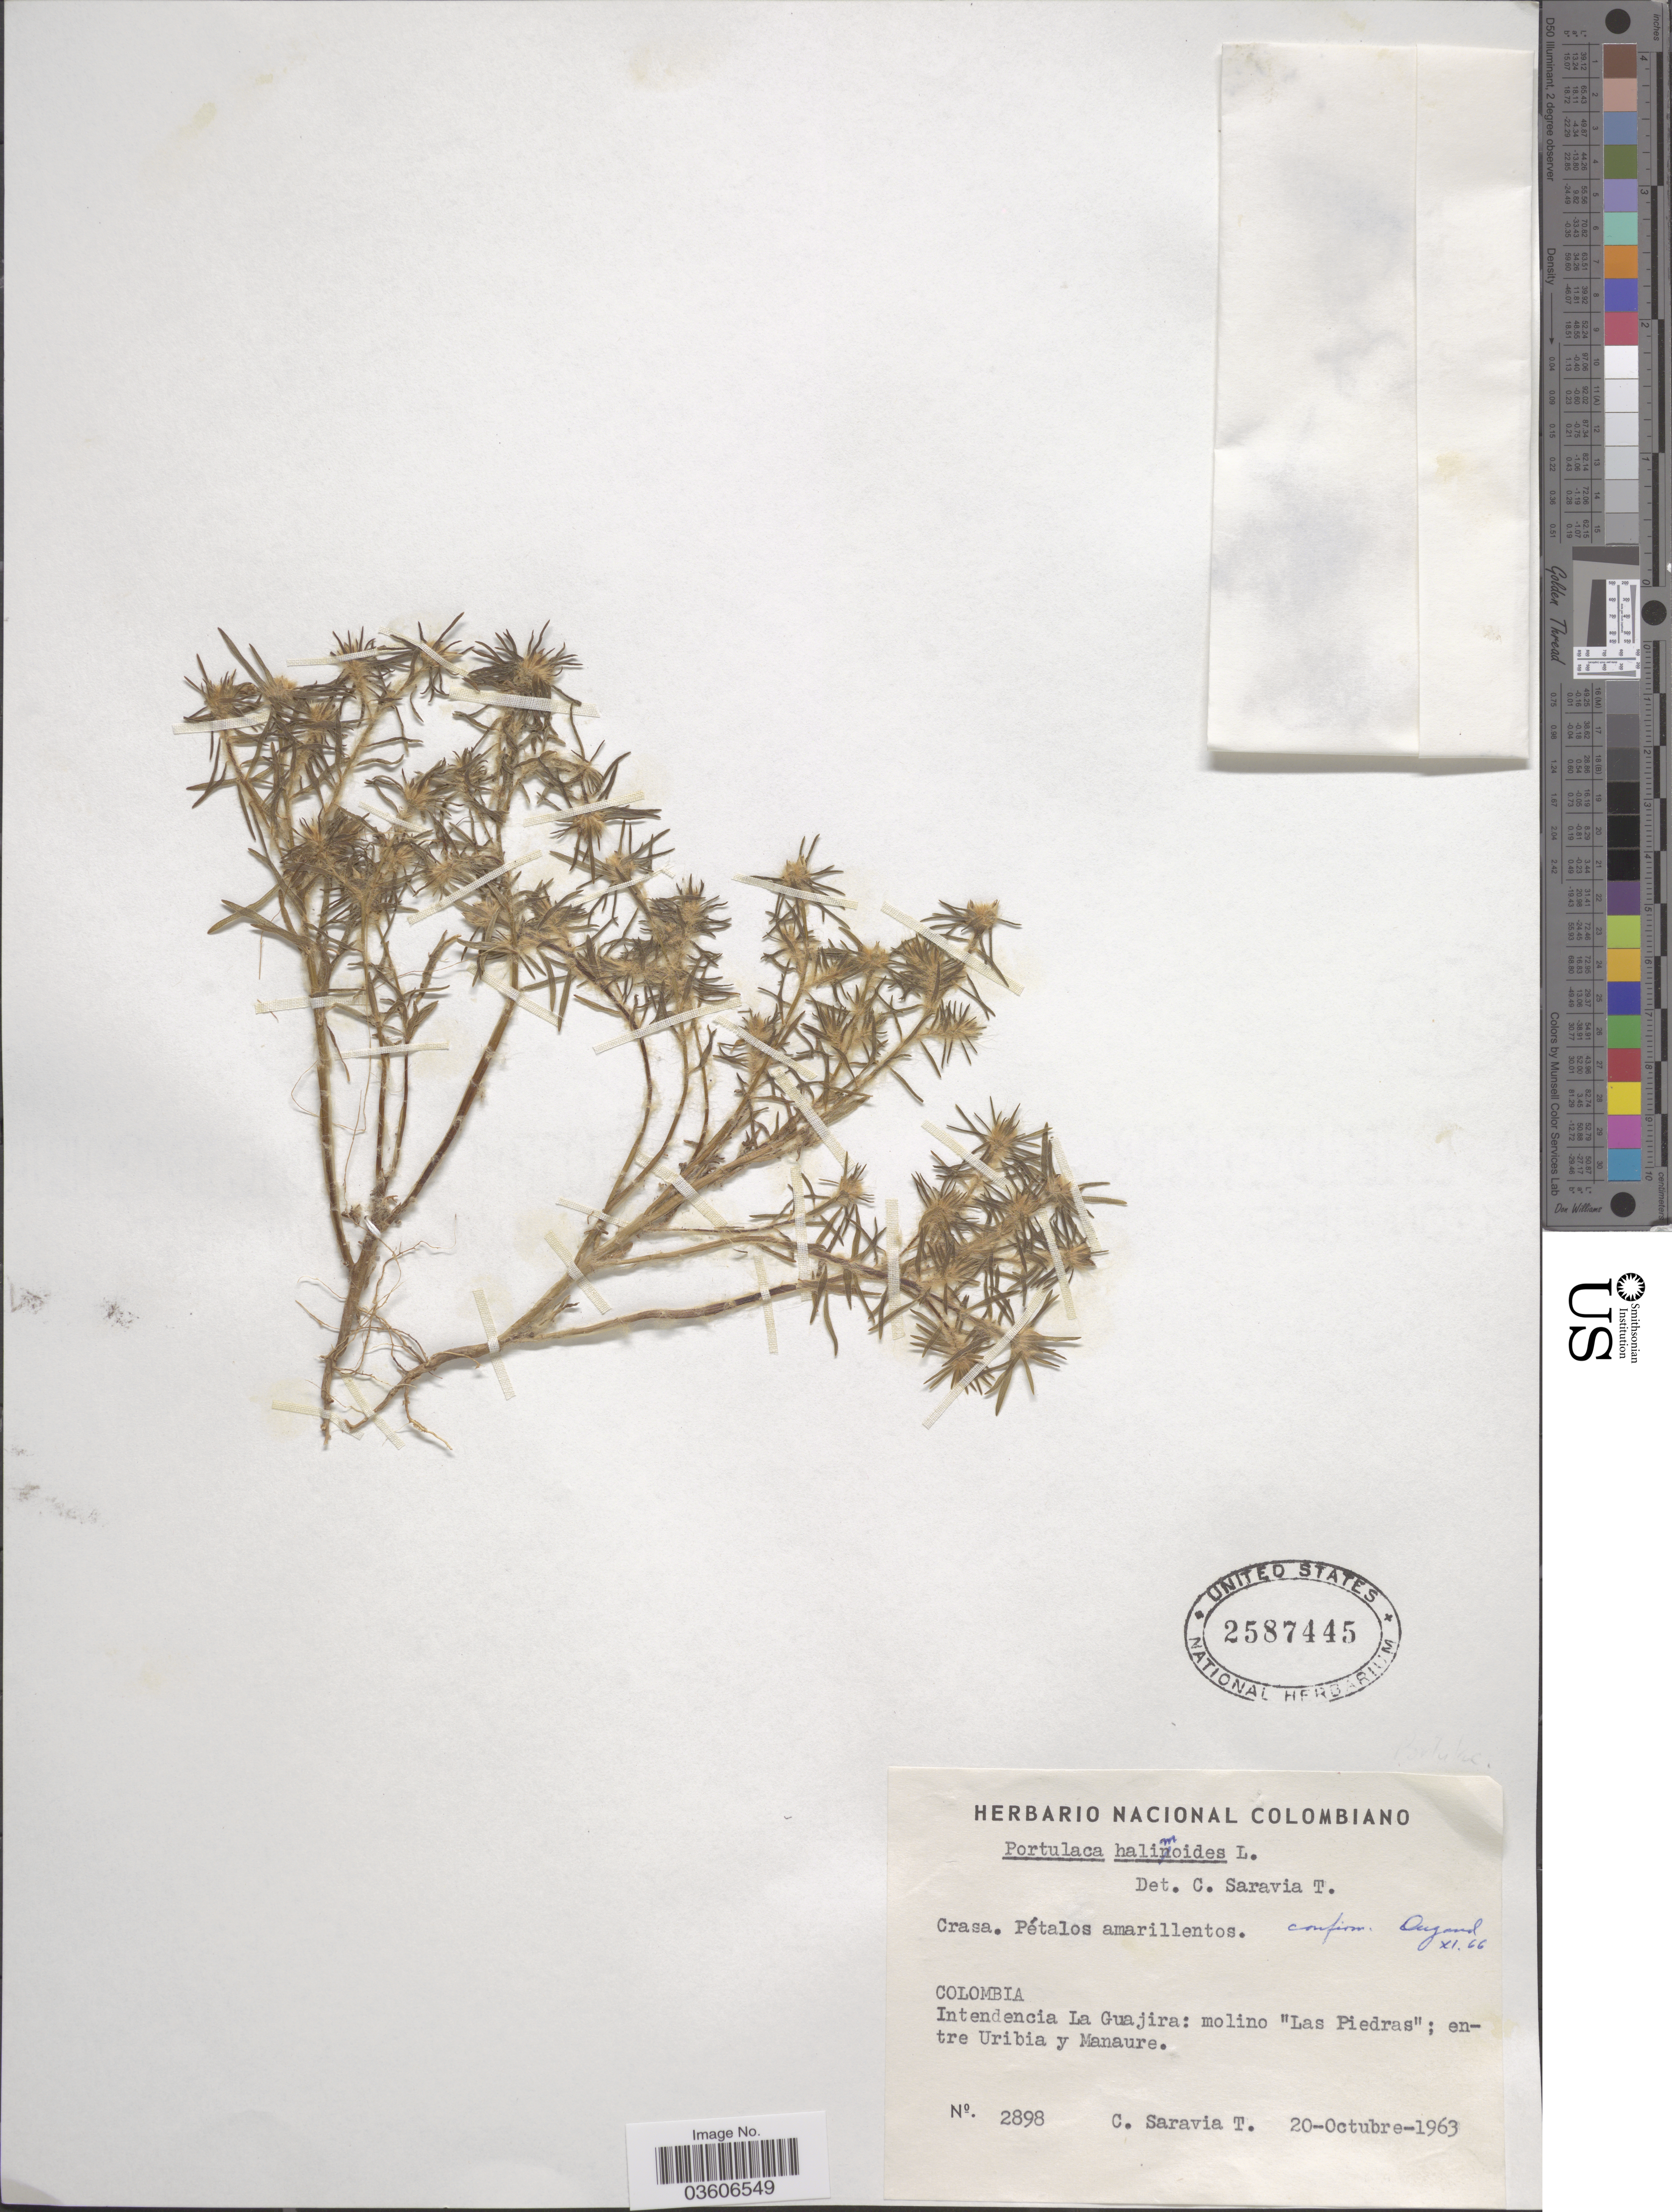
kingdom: Plantae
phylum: Tracheophyta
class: Magnoliopsida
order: Caryophyllales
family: Portulacaceae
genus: Portulaca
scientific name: Portulaca halimoides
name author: L.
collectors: C. Saravia T.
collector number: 2898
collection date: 1963-10-20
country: Colombia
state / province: La Guajira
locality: Intendencia La Guajira: molino "Las Piedras"; entre Uribia y Manaure.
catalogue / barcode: US 2587445